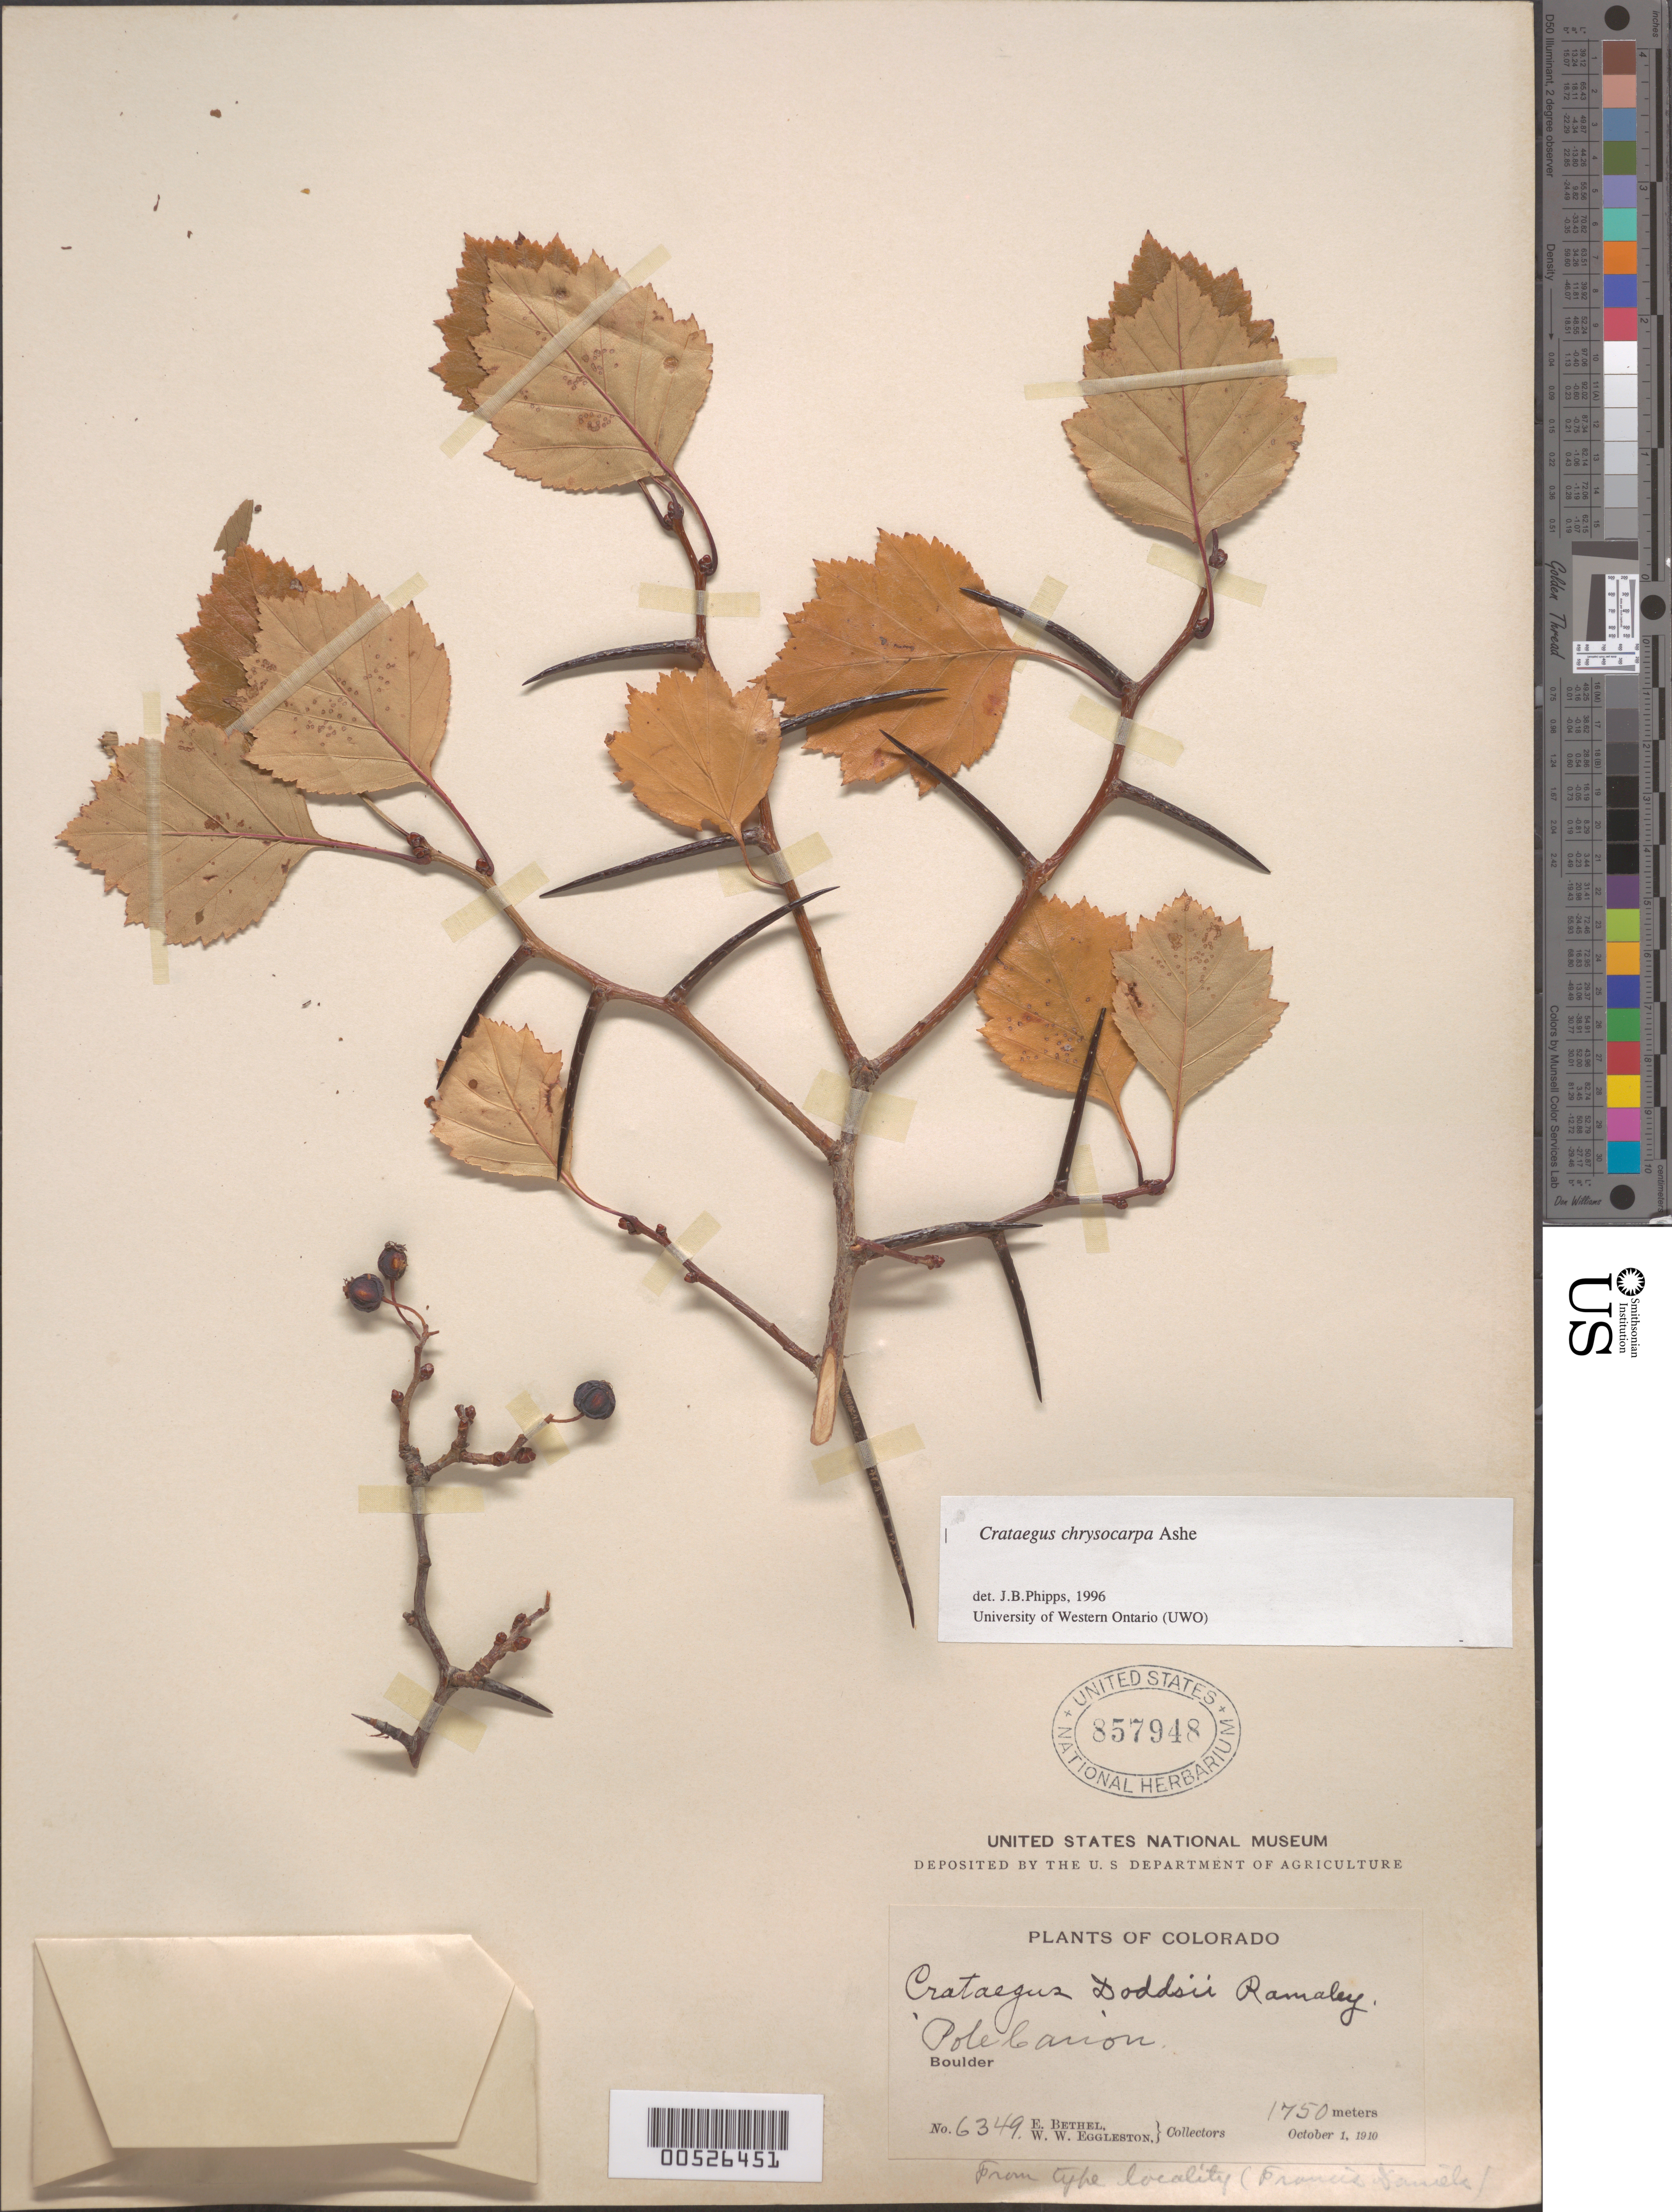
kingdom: Plantae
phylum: Tracheophyta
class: Magnoliopsida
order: Rosales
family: Rosaceae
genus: Crataegus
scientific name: Crataegus chrysocarpa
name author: Ashe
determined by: Phipps, James B., (UWO), University of Western Ontario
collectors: E. Bethel & W. W. Eggleston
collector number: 6349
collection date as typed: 01 Oct 1910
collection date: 1910-10-01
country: United States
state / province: Colorado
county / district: Boulder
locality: Pole Canon, Boulder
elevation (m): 1750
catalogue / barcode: US 857948